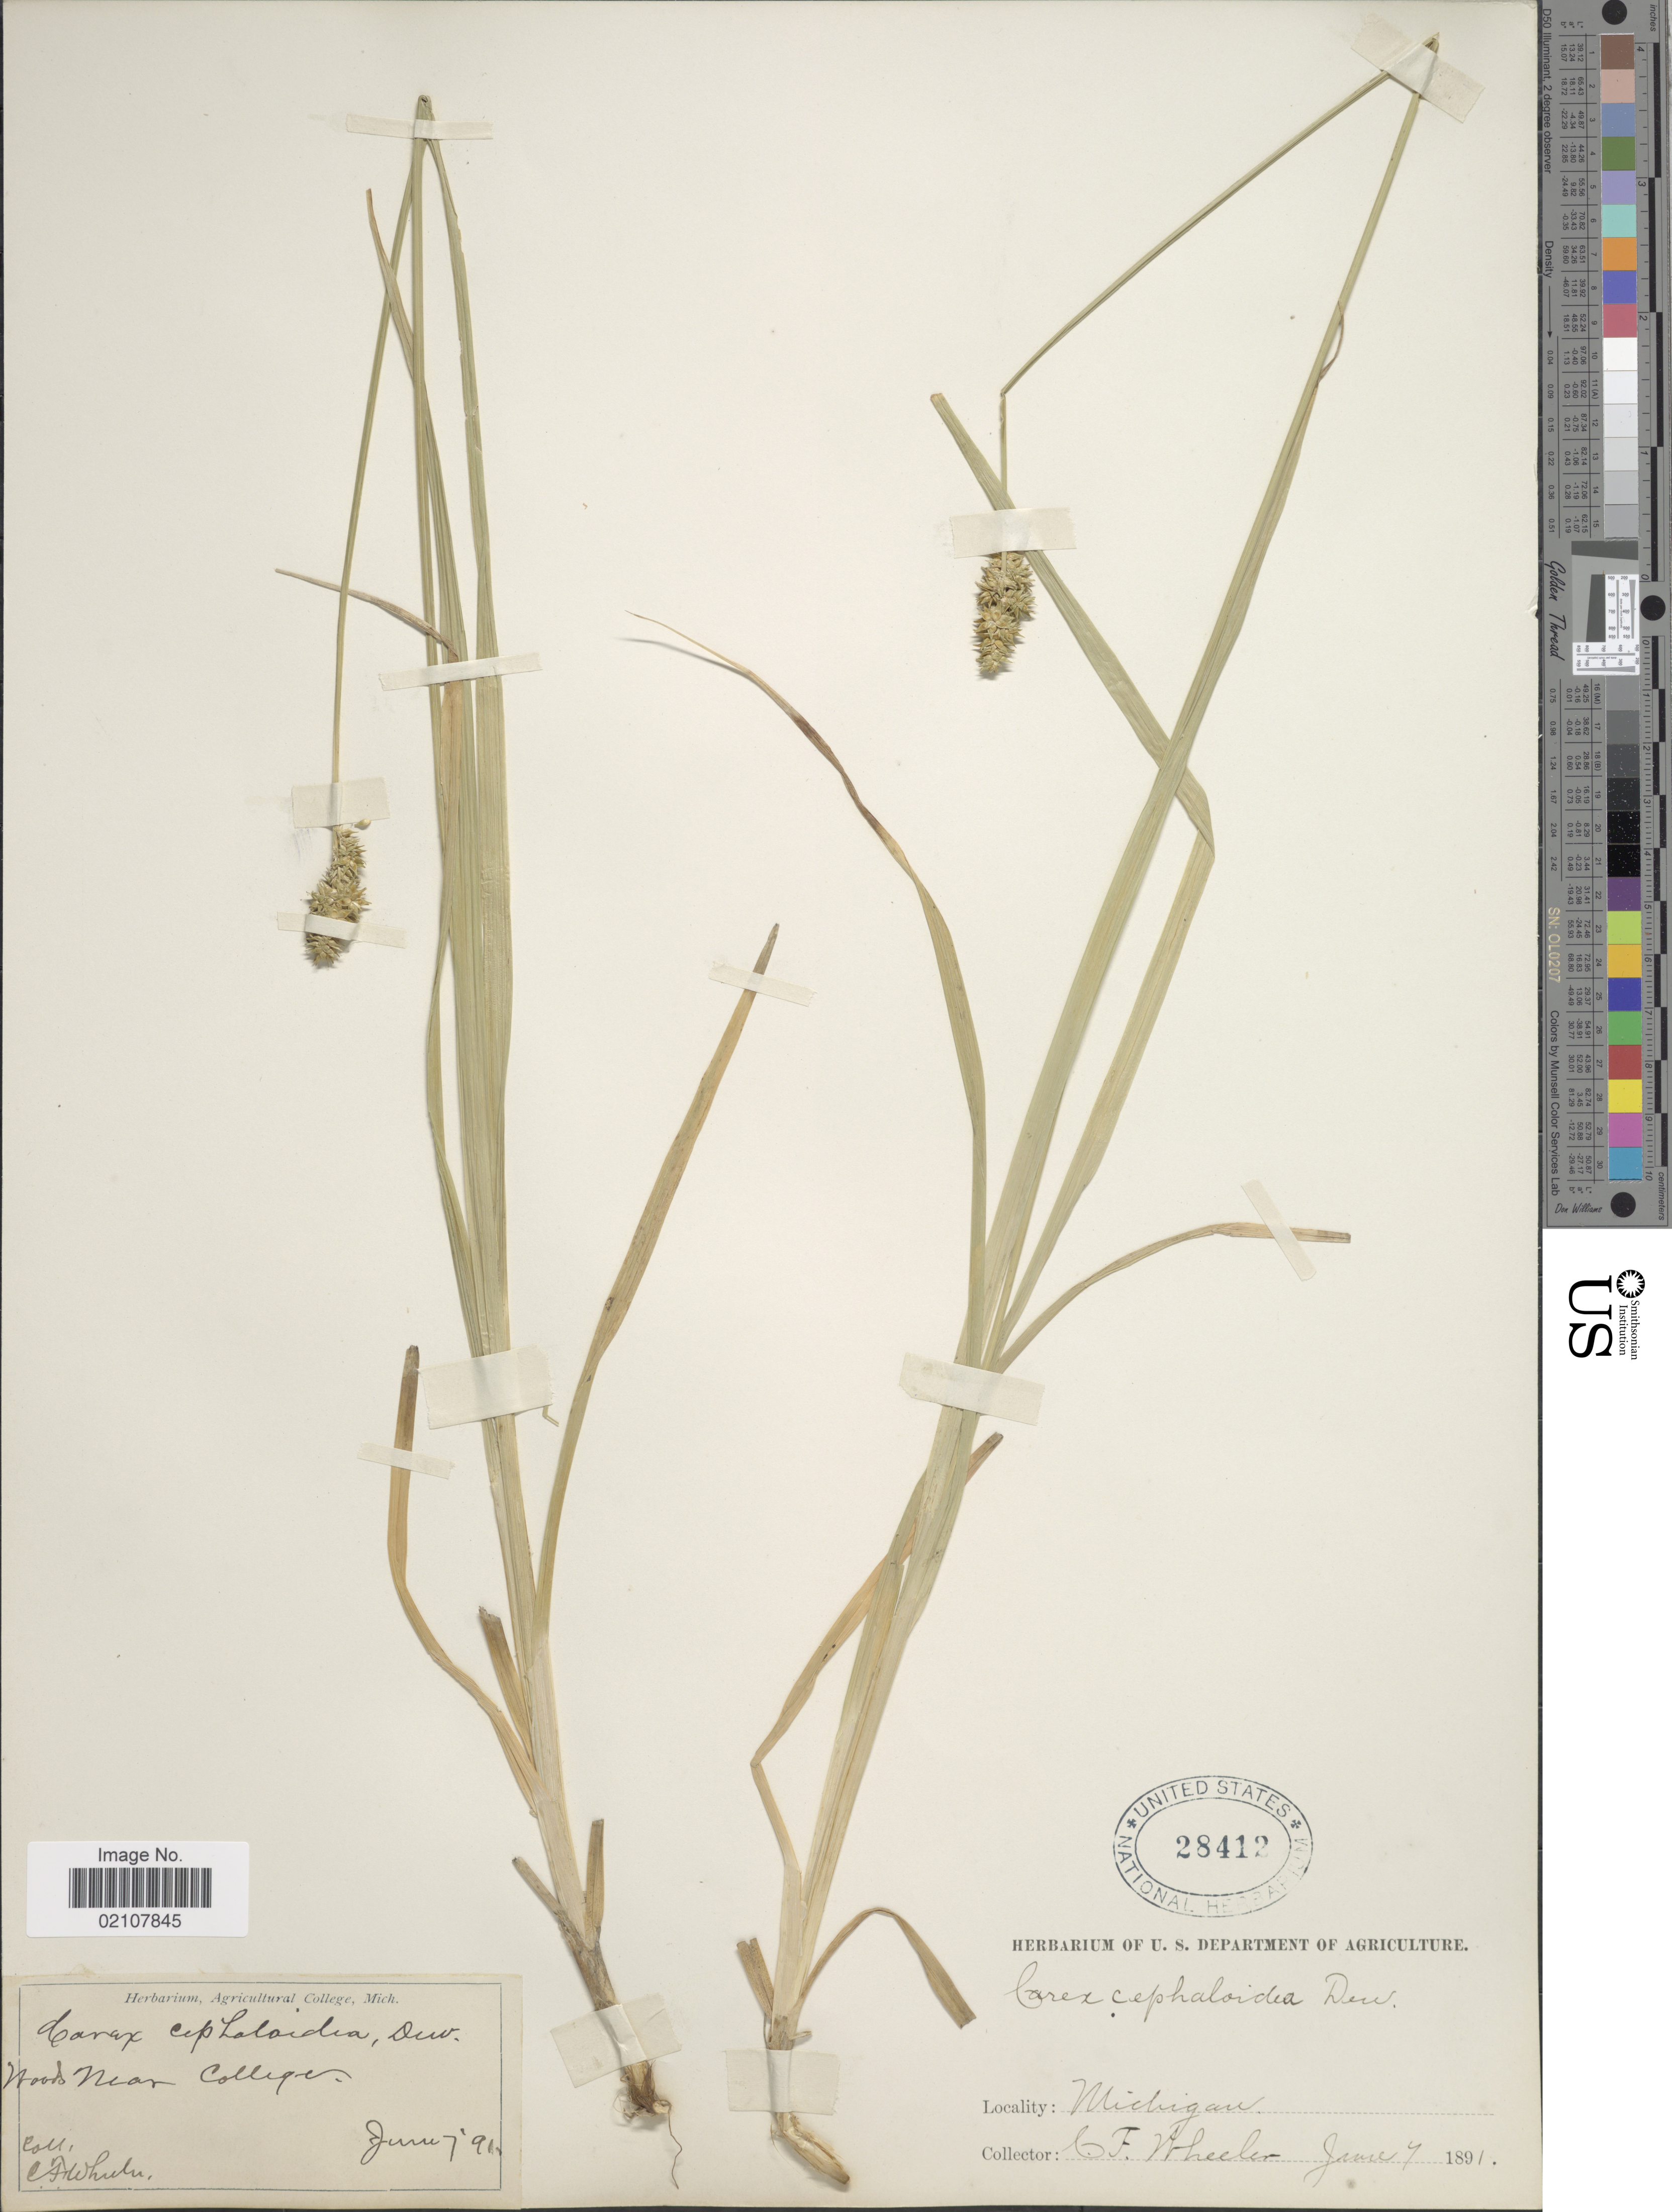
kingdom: Plantae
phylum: Tracheophyta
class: Liliopsida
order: Poales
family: Cyperaceae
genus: Carex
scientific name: Carex cephaloidea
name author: (Dewey) Dewey ex Boott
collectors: C. Wheeler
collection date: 1891-06-07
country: United States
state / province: Michigan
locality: Woods near College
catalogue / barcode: US 28412